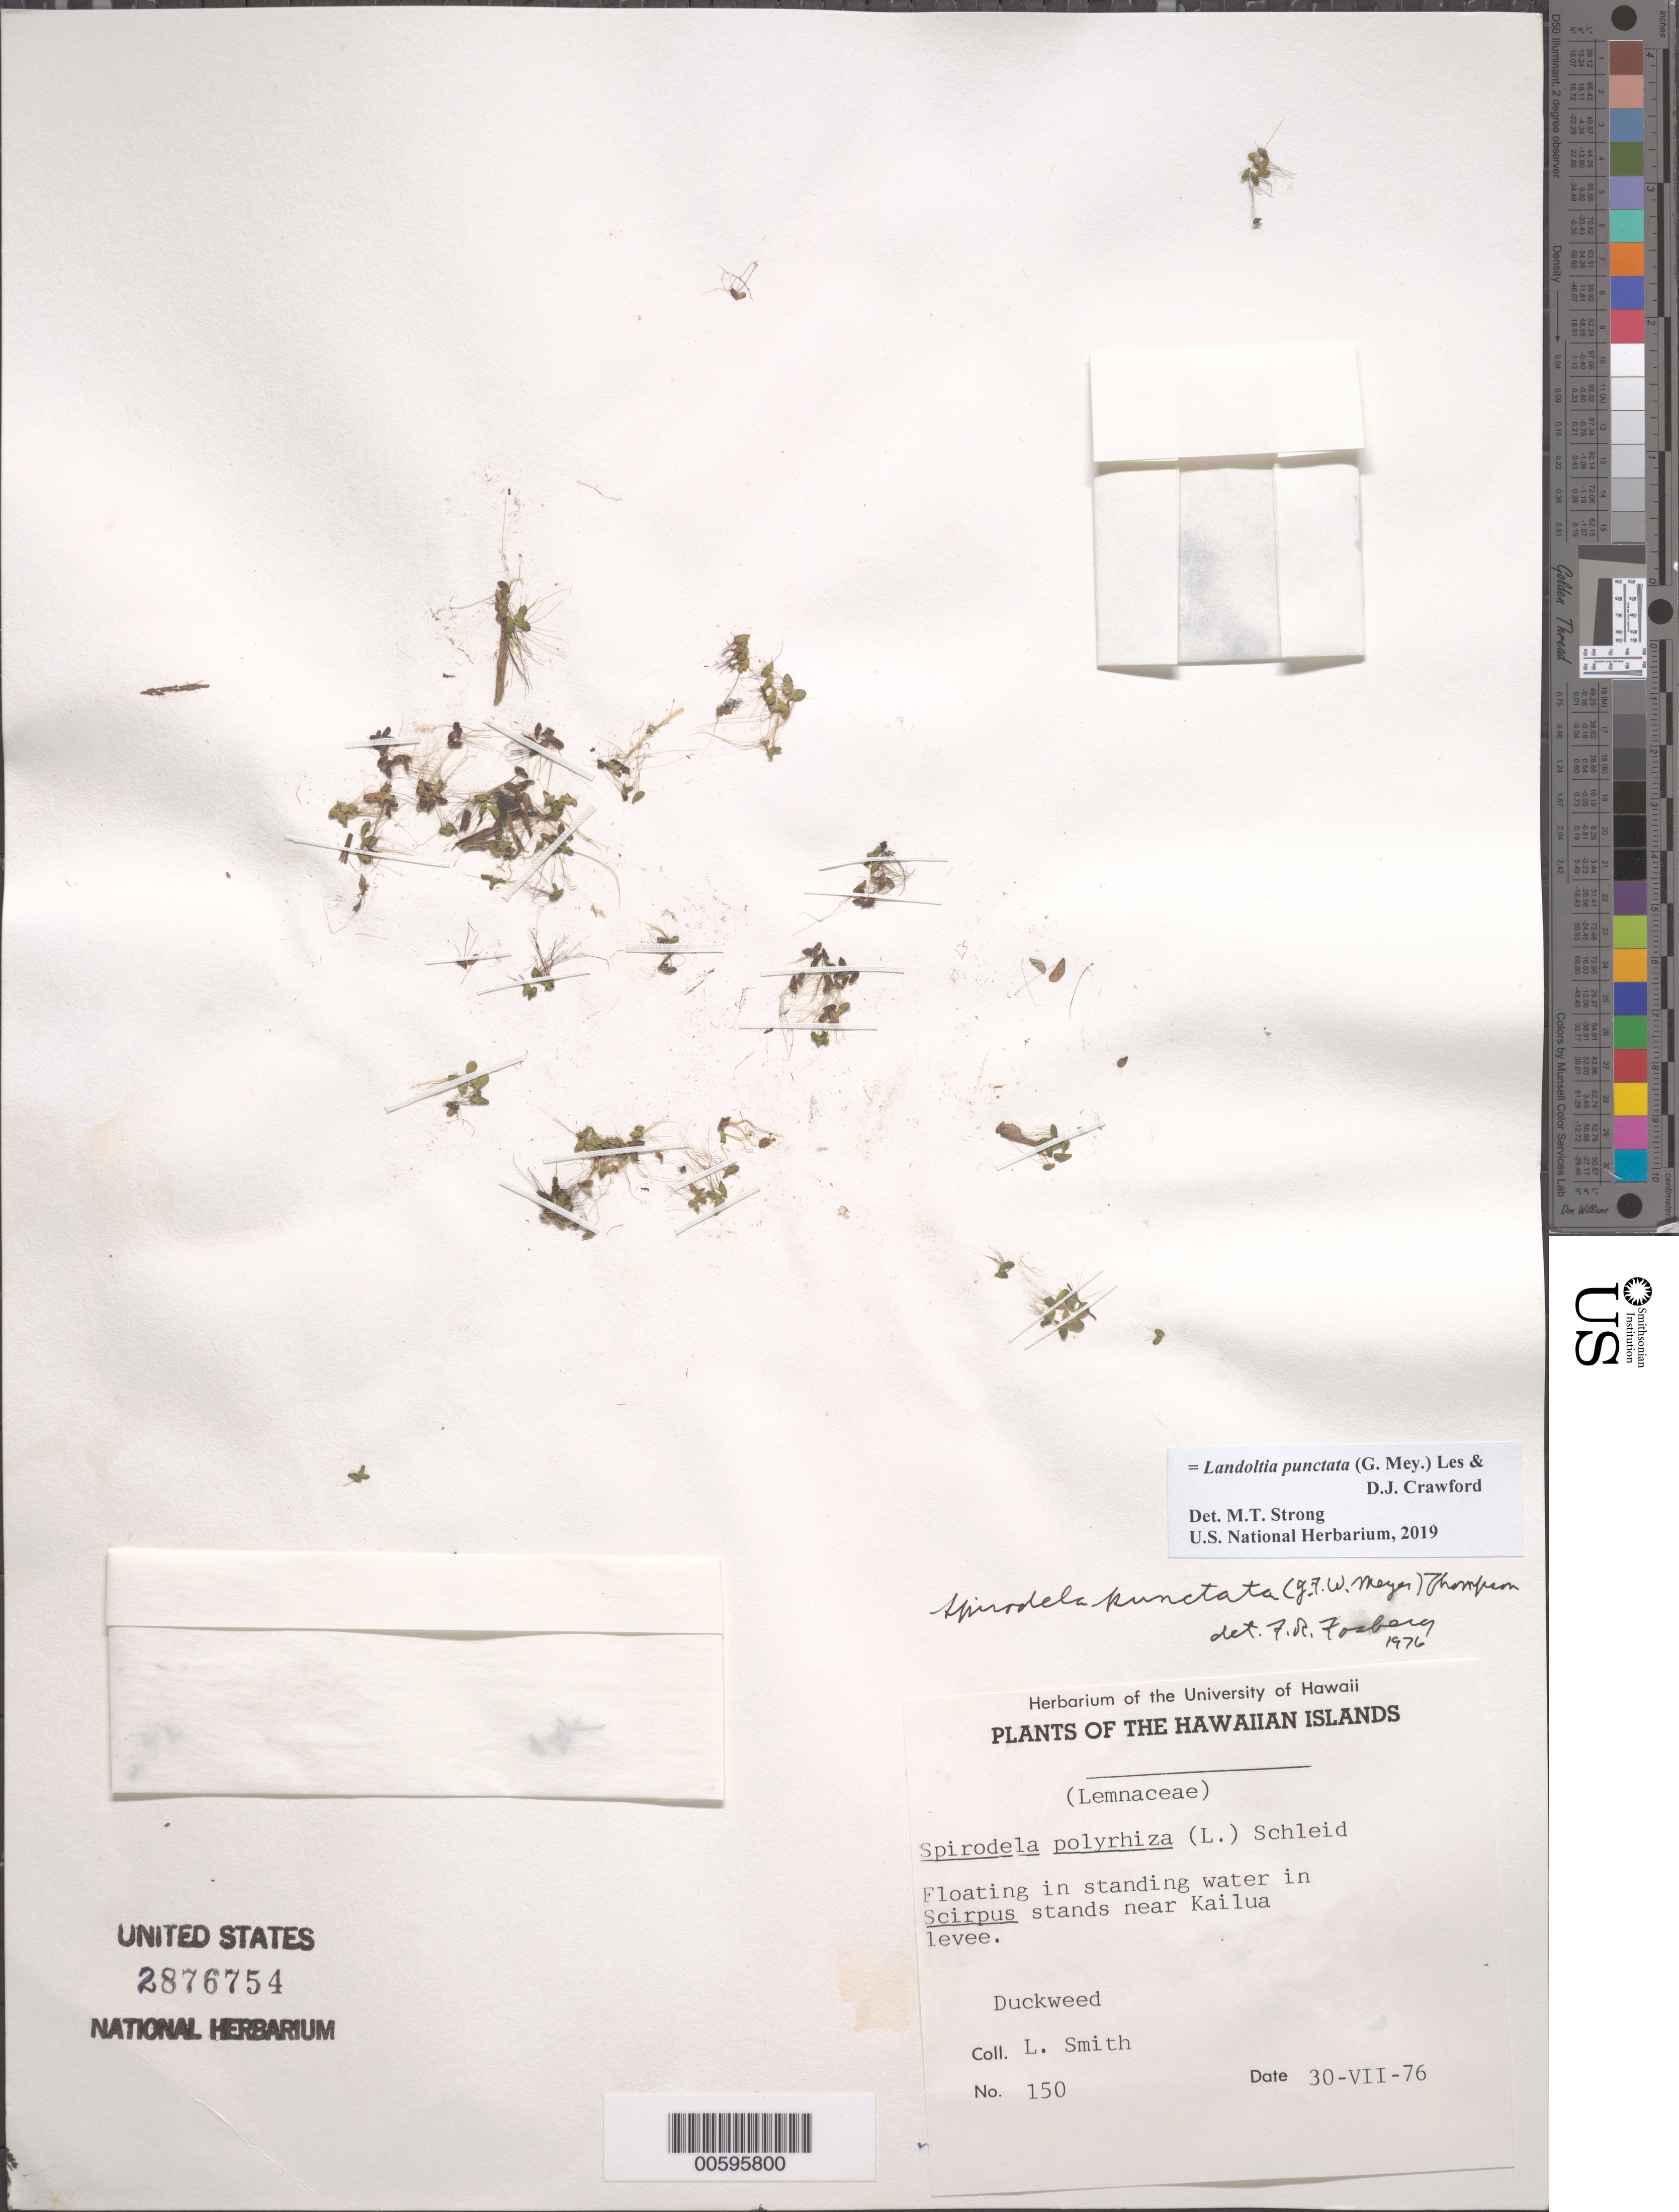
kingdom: Plantae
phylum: Tracheophyta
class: Liliopsida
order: Alismatales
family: Araceae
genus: Landoltia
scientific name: Landoltia punctata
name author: (G. Mey.) Les & D. J. Crawford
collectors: L. Smith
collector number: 150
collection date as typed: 30 Jul 1976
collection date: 1976-07-30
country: United States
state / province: Hawaii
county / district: Honolulu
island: Oahu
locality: Near Kailua levee.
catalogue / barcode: US 2876754